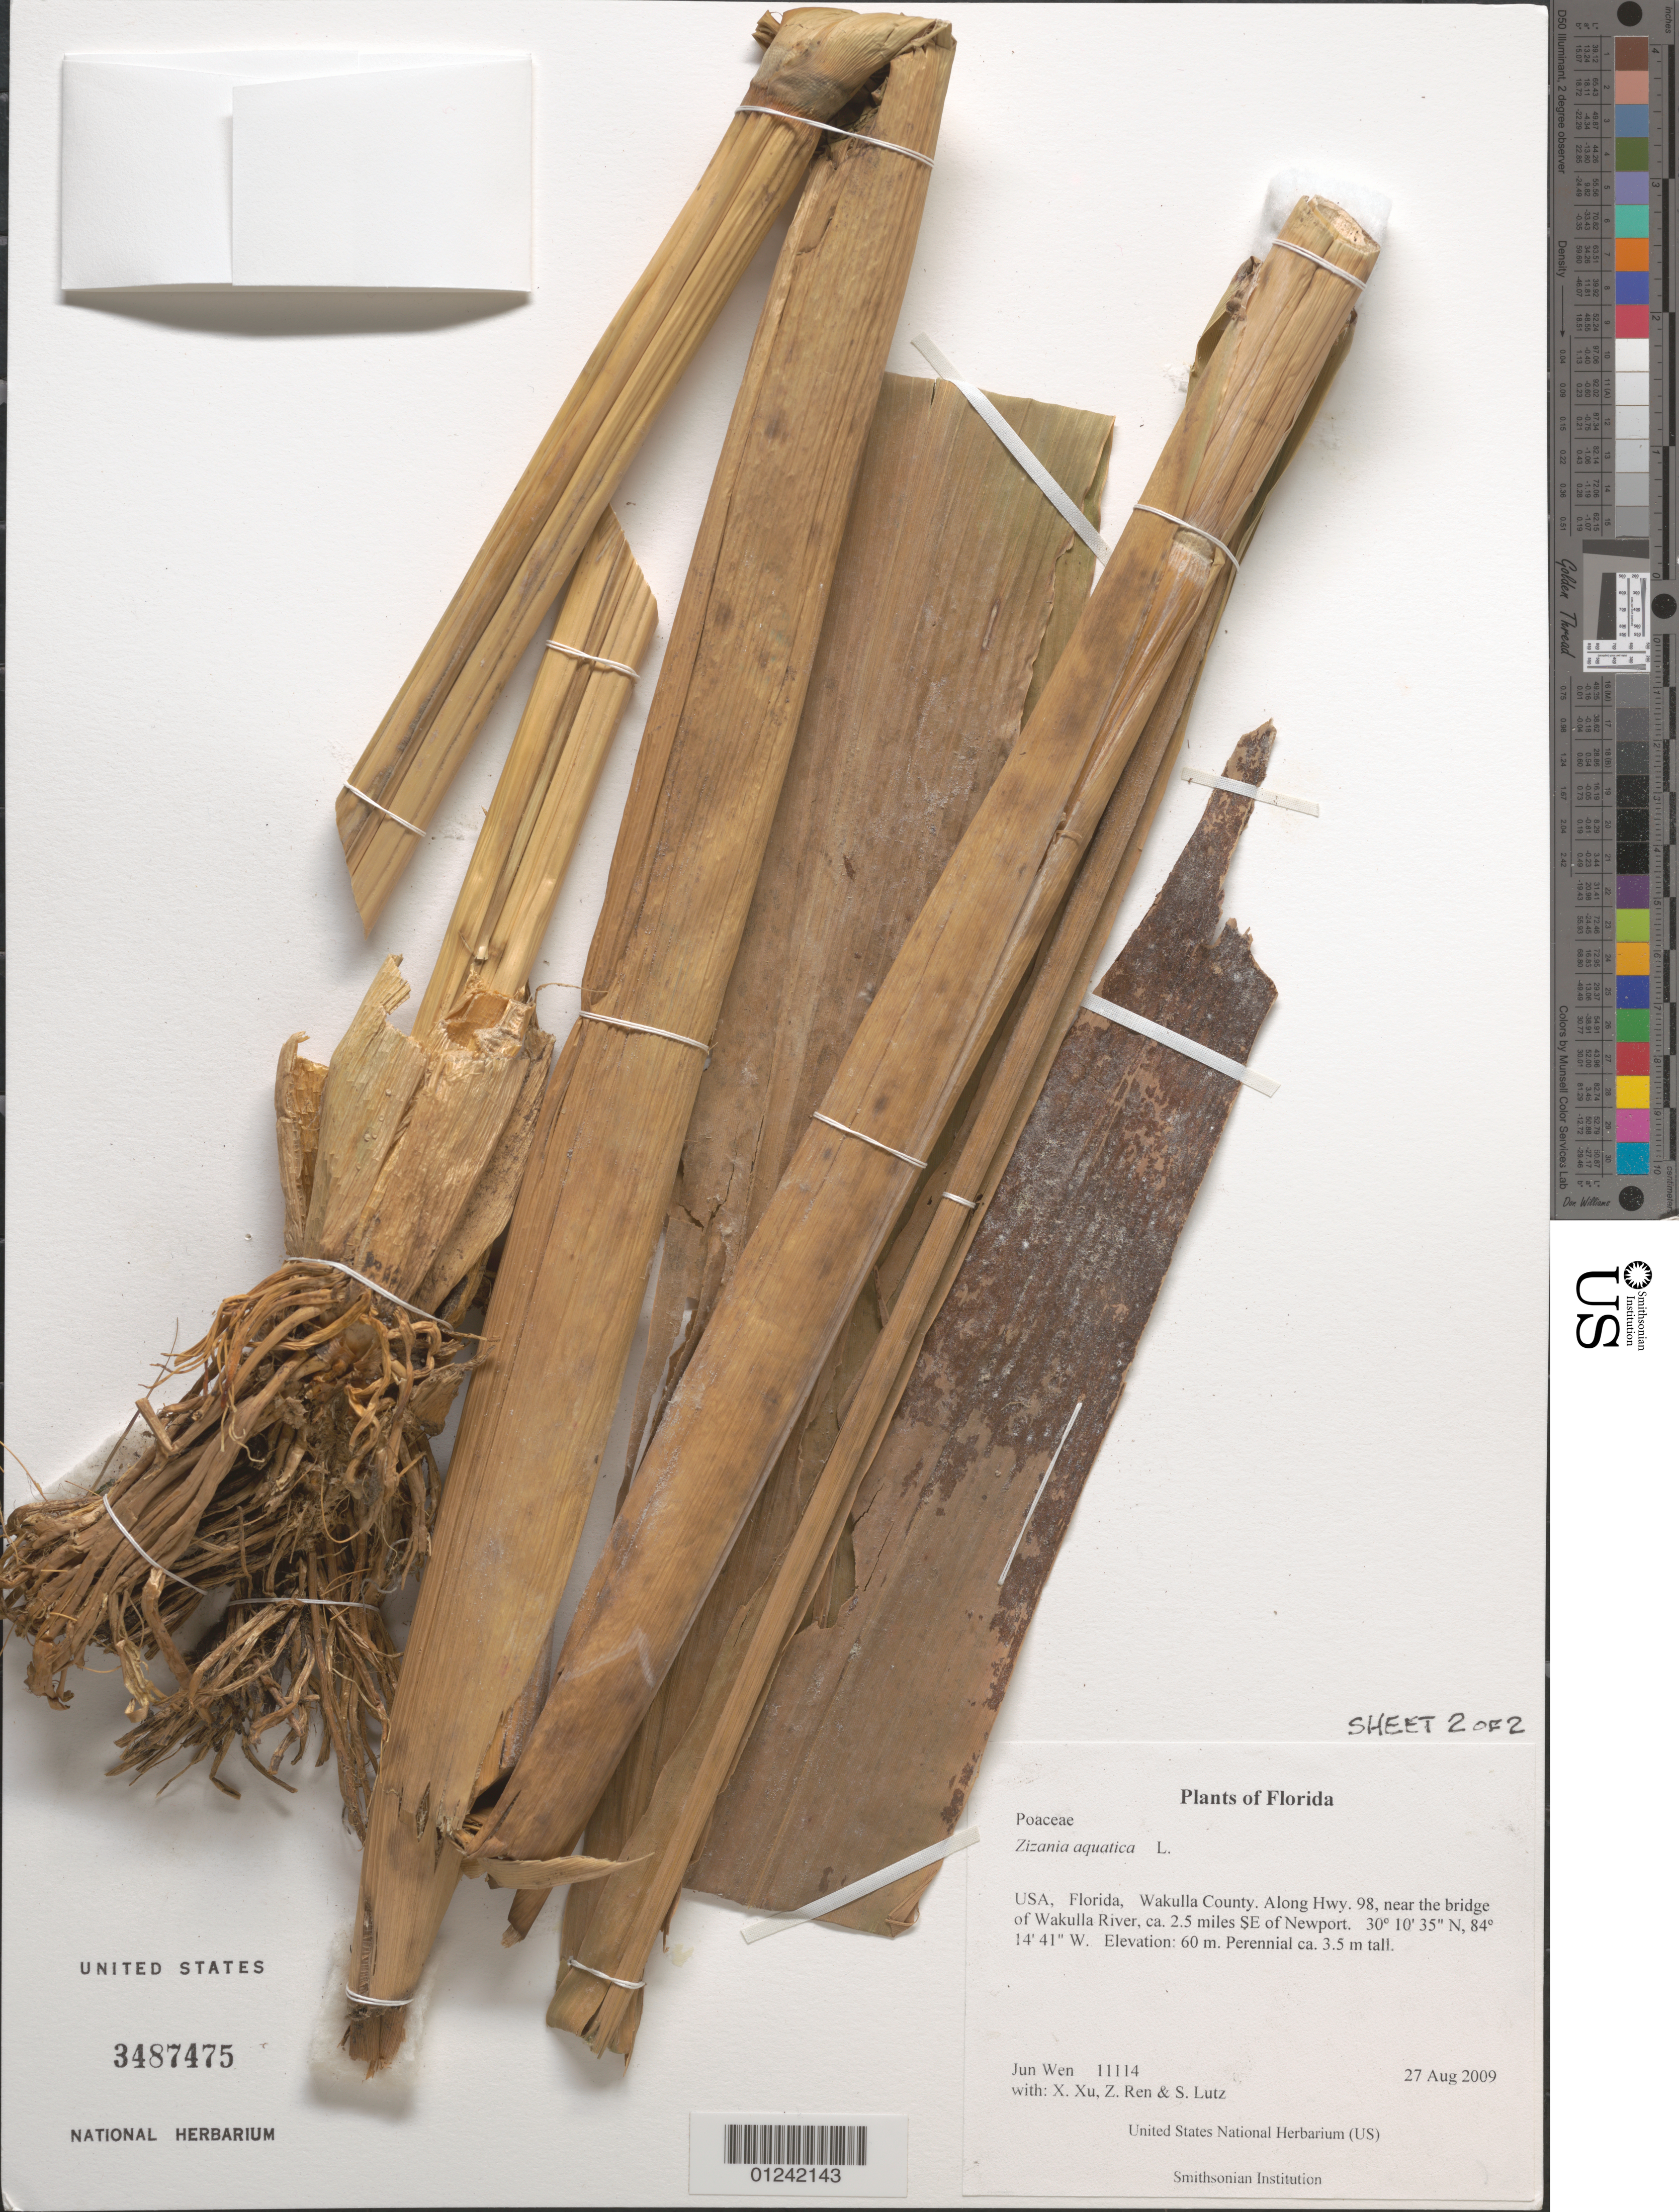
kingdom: Plantae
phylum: Tracheophyta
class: Liliopsida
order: Poales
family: Poaceae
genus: Zizania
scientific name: Zizania aquatica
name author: L.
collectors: J. Wen, X. Xu, Z. Ren & S. Lutz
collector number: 11114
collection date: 2009-08-27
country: United States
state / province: Florida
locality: Wakulla County. Along Hwy. 98, near the bridge of Wakulla River, ca. 2.5 miles SE of Newport.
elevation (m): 60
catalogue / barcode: US 3487475